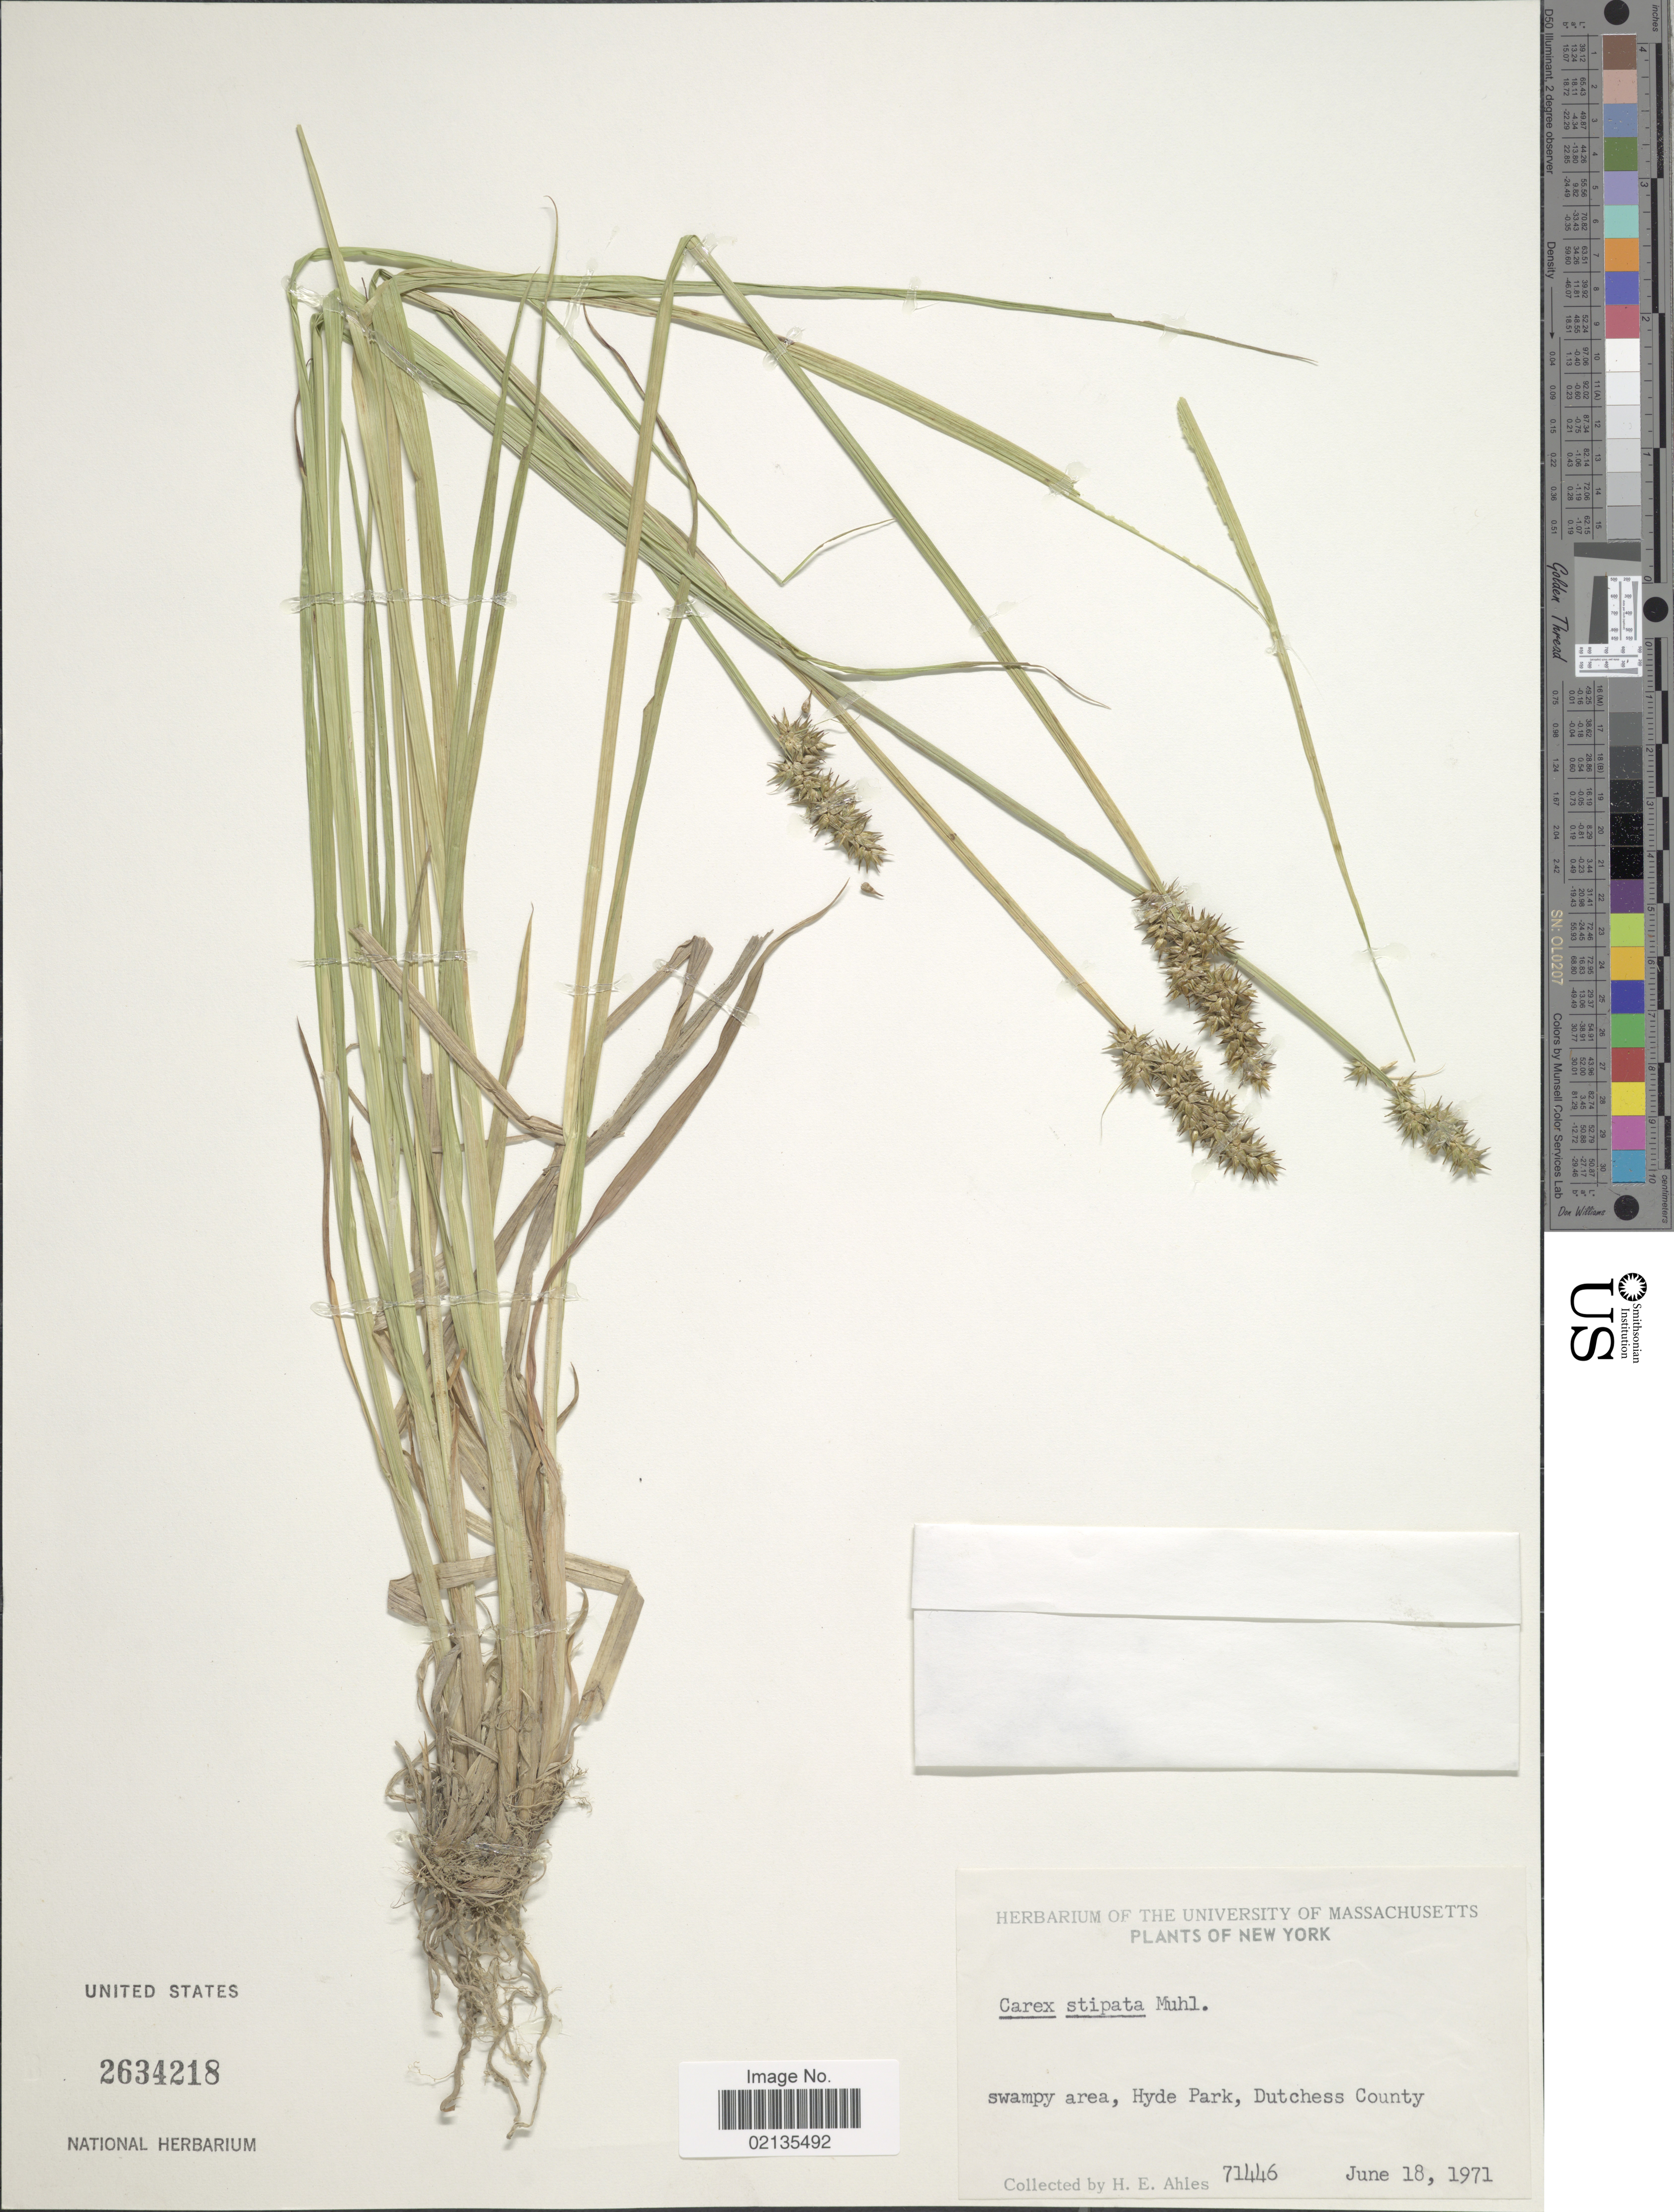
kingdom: Plantae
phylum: Tracheophyta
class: Liliopsida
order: Poales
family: Cyperaceae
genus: Carex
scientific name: Carex stipata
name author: Muhl. ex Willd.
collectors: H. E. Ahles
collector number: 71446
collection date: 1971-06-18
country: United States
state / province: New York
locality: Swampy area, Hyde Park, Dutchess County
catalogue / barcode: US 2634218